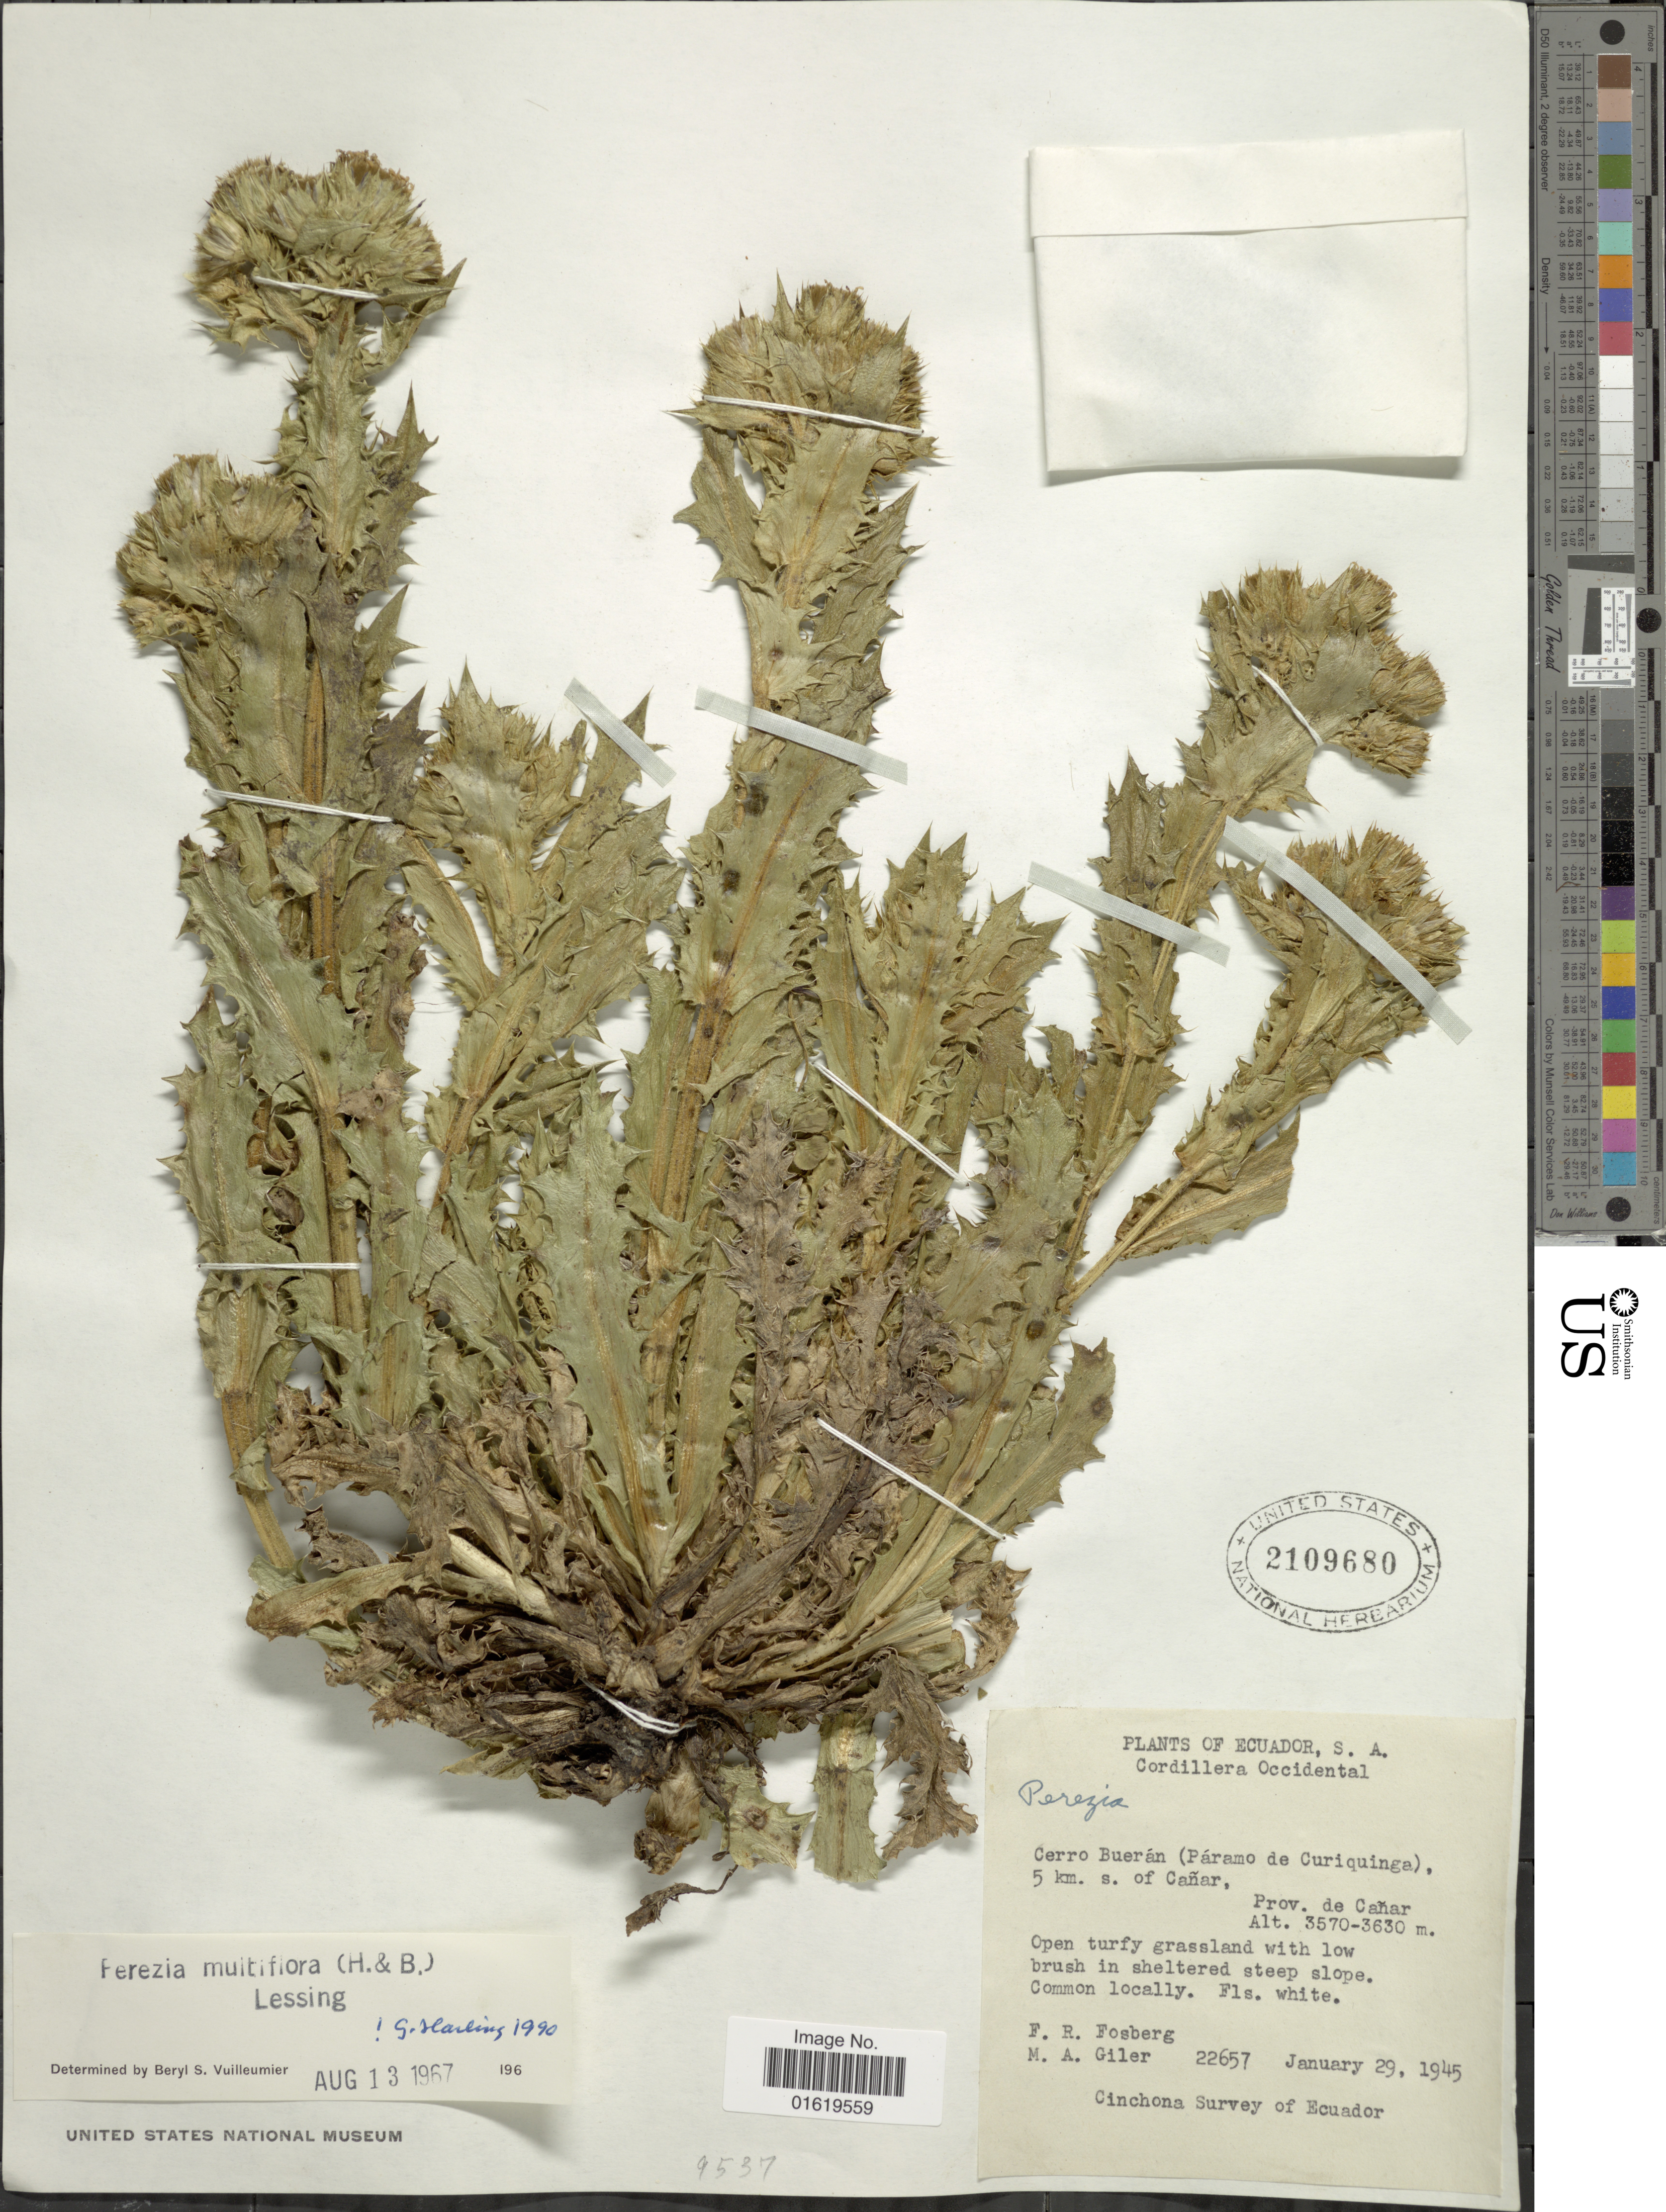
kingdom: Plantae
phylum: Tracheophyta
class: Magnoliopsida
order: Asterales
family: Asteraceae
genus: Perezia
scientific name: Perezia multiflora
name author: Less.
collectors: F. R. Fosberg & M. Giler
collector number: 22657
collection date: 1945-01-29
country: Ecuador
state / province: Cañar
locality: Cordillera Occidental. Cerro Buerán (Páramo de Curiquinga). 5 km. s. of Cañar. Prov. de Cañar.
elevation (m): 3570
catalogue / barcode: US 2109680